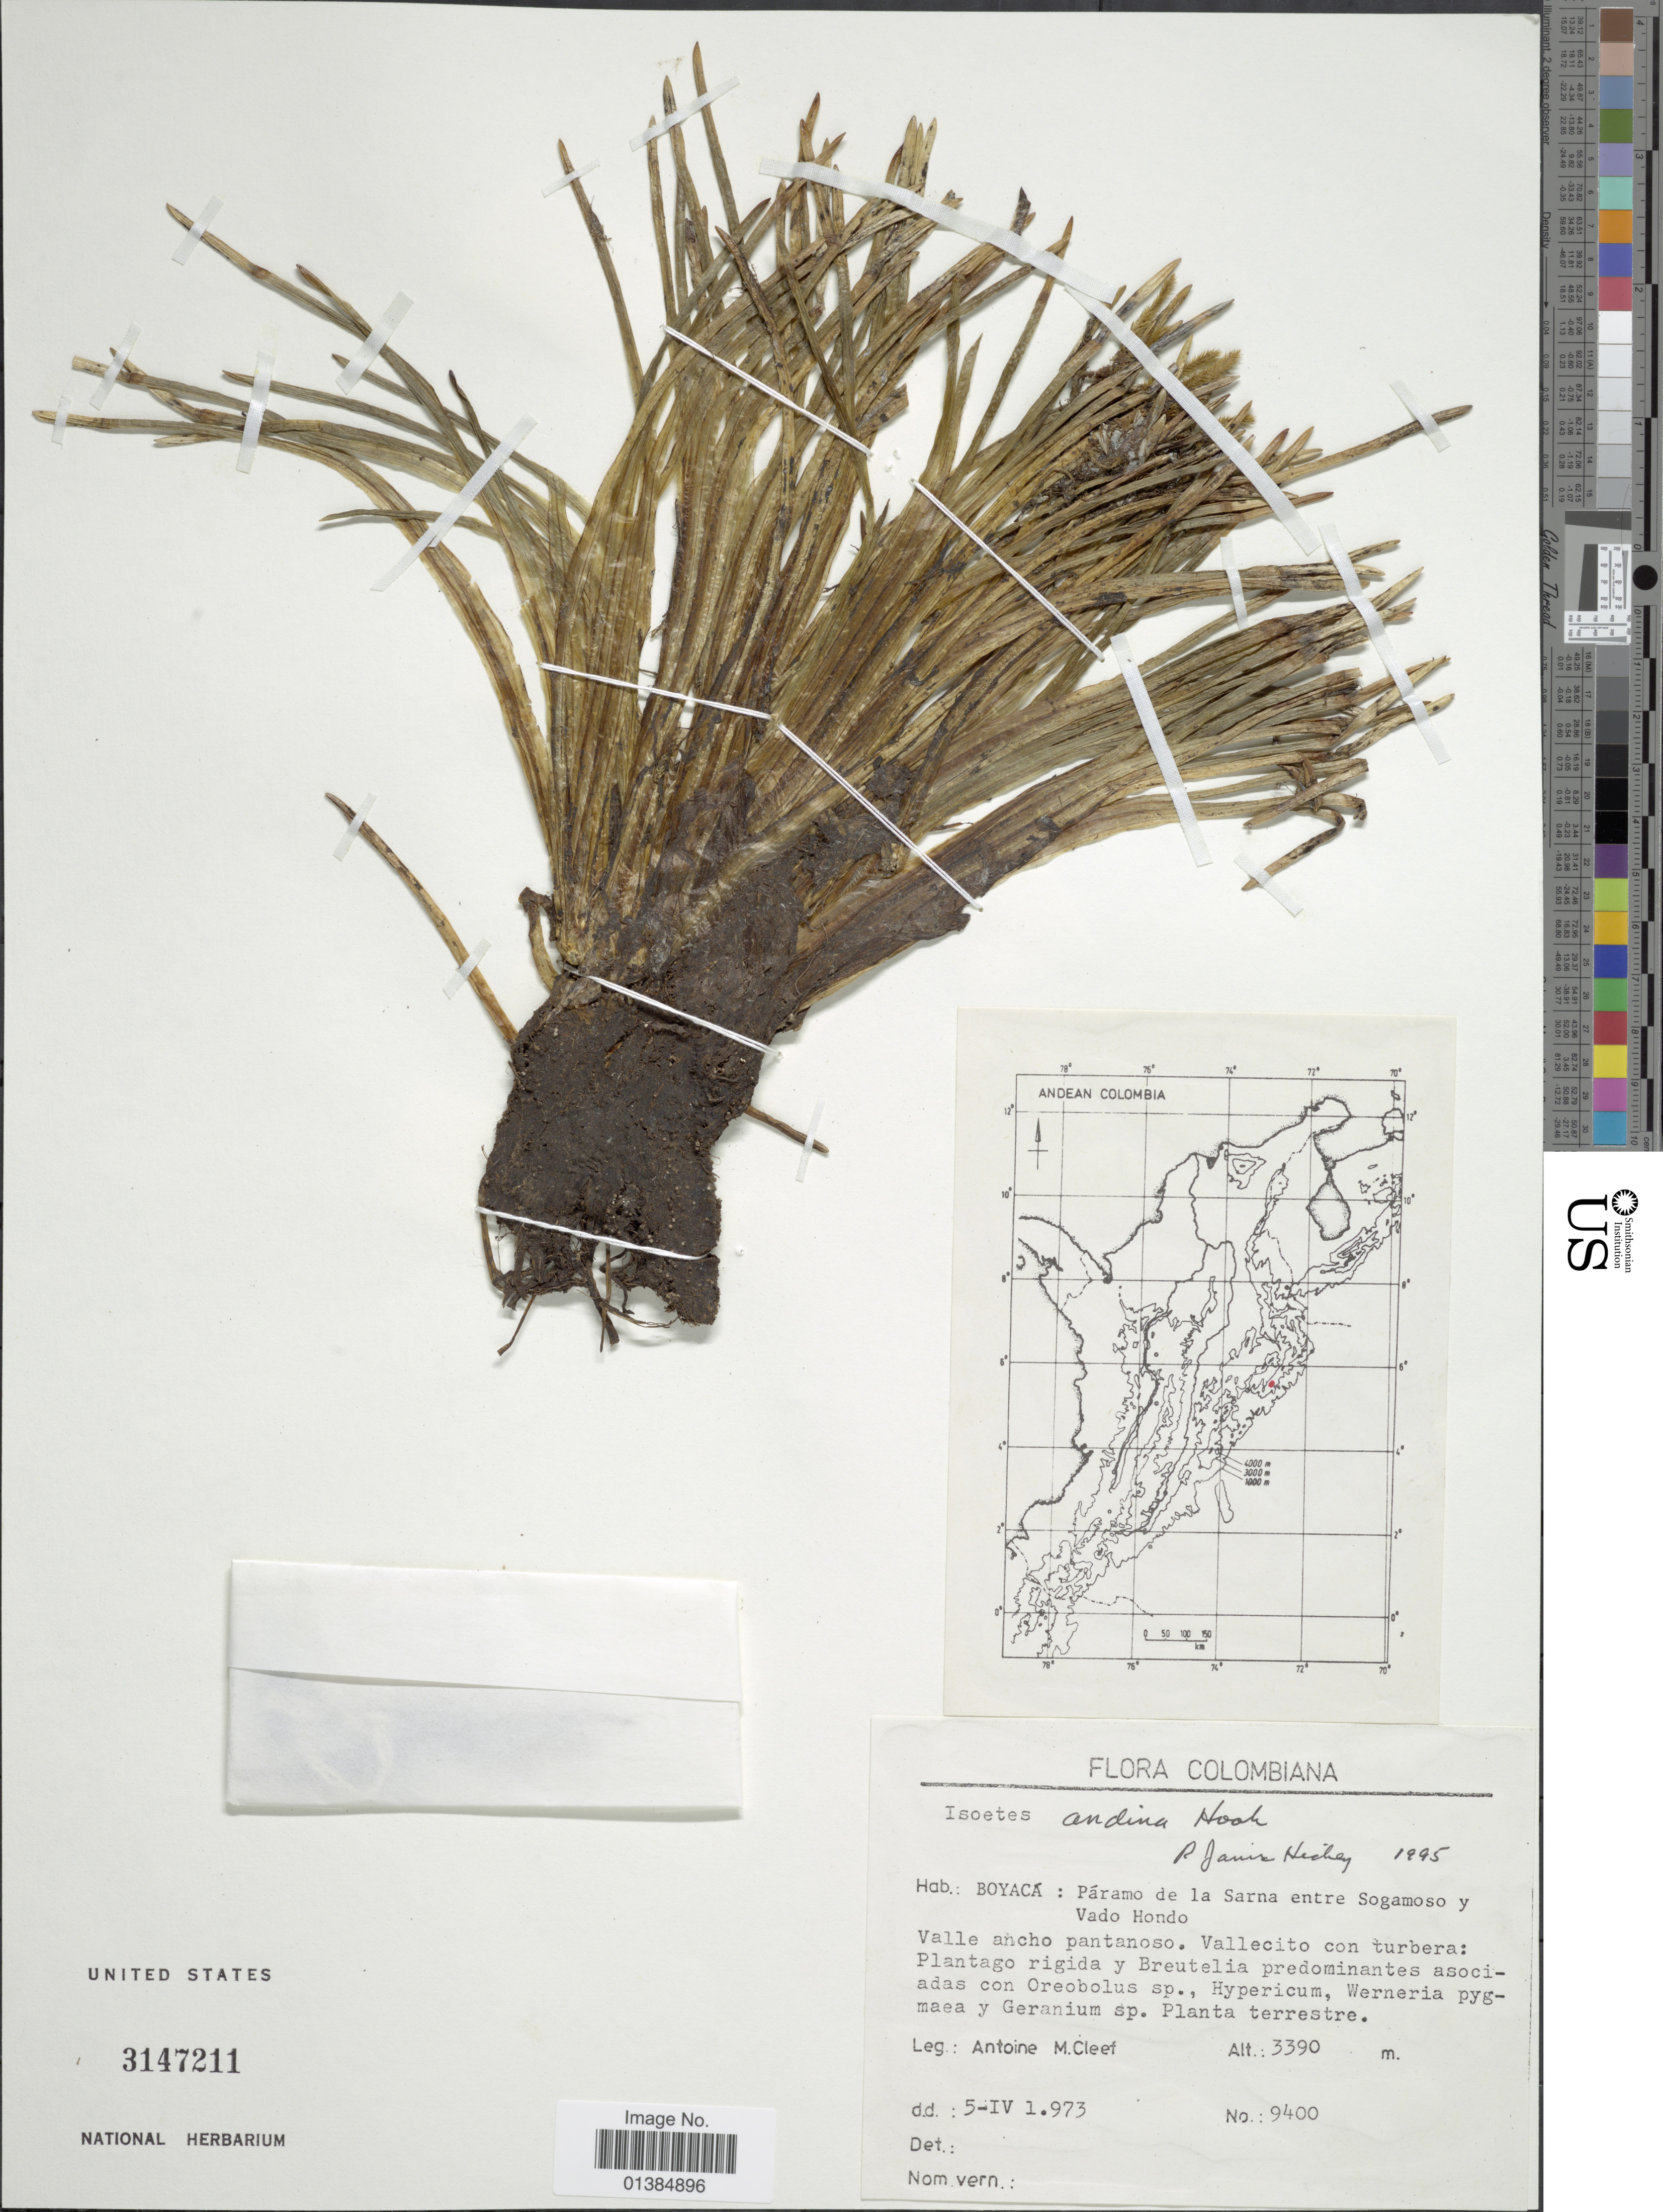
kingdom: Plantae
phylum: Tracheophyta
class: Lycopodiopsida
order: Isoetales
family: Isoetaceae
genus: Isoetes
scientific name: Isoetes andina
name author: Spruce ex Hook.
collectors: A. M. Cleef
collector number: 9400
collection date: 1973-04-05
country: Colombia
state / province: Boyacá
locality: Páramo de la Sarna entre Sogamoso y Vado Hondo.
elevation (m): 3390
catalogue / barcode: US 3147211